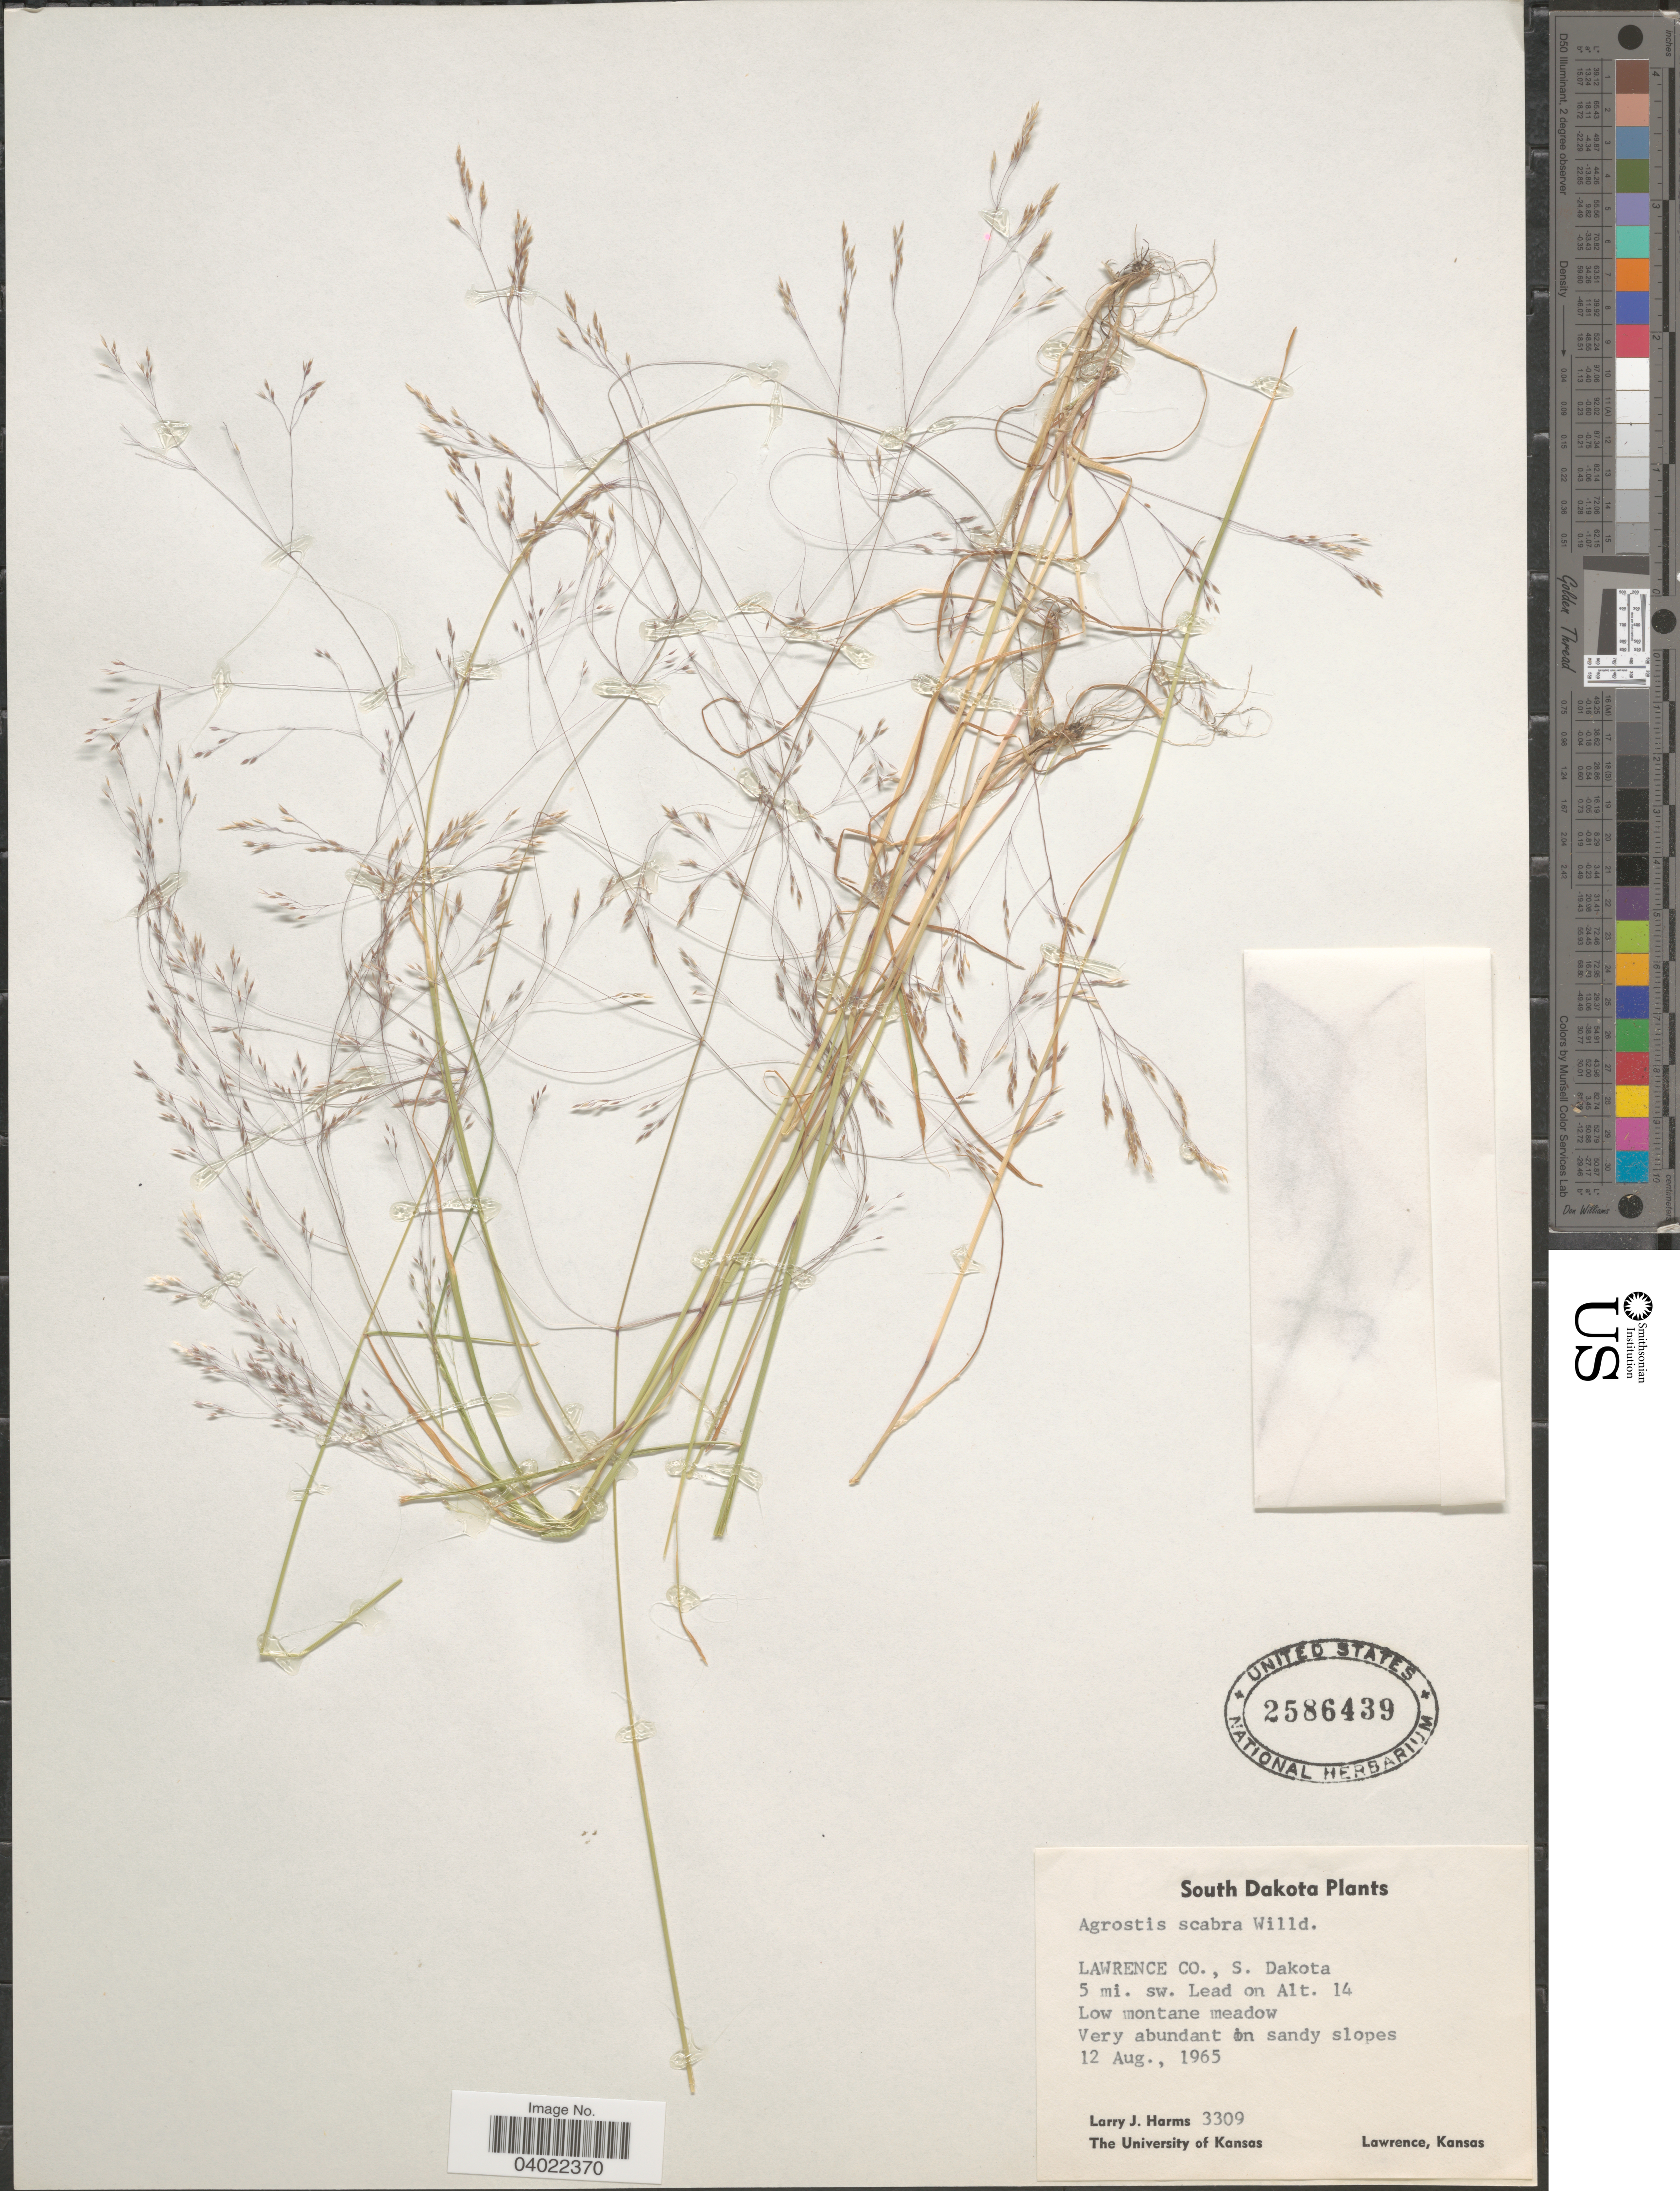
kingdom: Plantae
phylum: Tracheophyta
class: Liliopsida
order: Poales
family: Poaceae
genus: Agrostis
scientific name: Agrostis scabra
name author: Willd.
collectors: L. Harms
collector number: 3309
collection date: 1965-08-12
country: United States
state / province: South Dakota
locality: Lawrence Co. 5 mi. sw. Lead.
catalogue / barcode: US 2586439